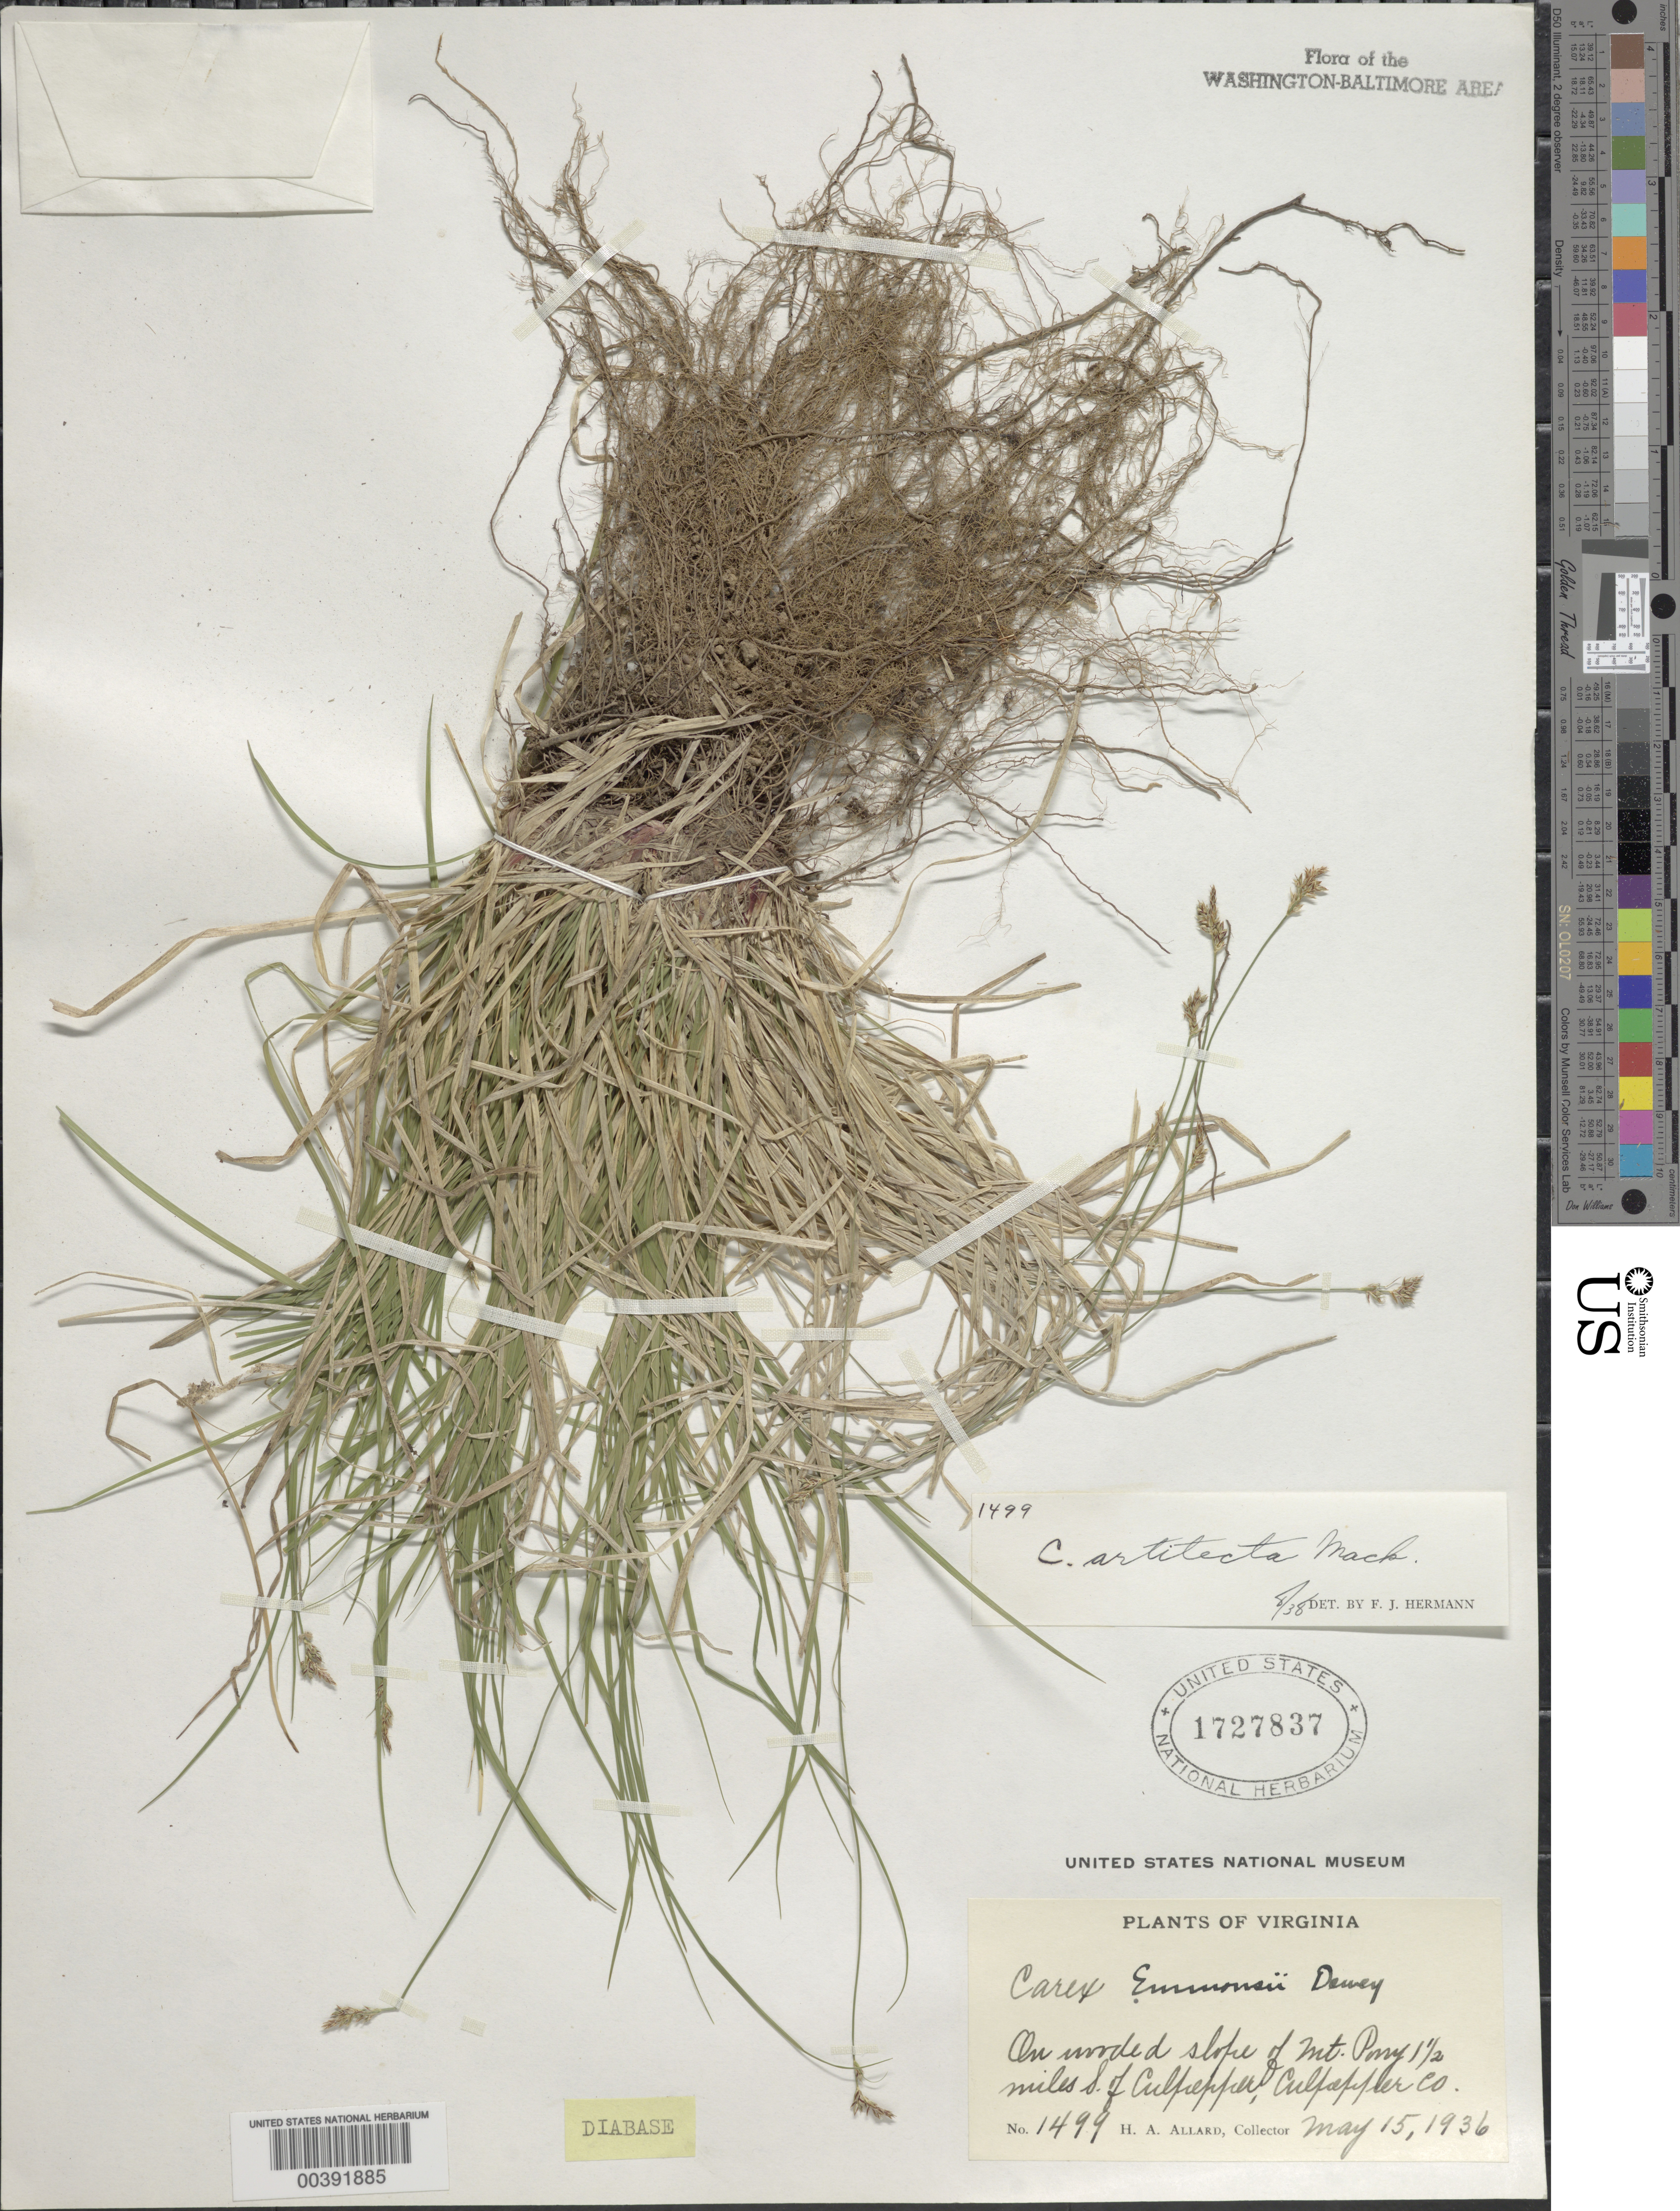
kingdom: Plantae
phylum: Tracheophyta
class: Liliopsida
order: Poales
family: Cyperaceae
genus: Carex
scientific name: Carex albicans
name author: Willd. ex Spreng.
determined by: Shetler, Stanwyn G., (US), NMNH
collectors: H. A. Allard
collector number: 1499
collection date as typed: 15 May 1936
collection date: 1936-05-15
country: United States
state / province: Virginia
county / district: Culpeper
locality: Mount Pony, south of Culpepper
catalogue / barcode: US 1727837